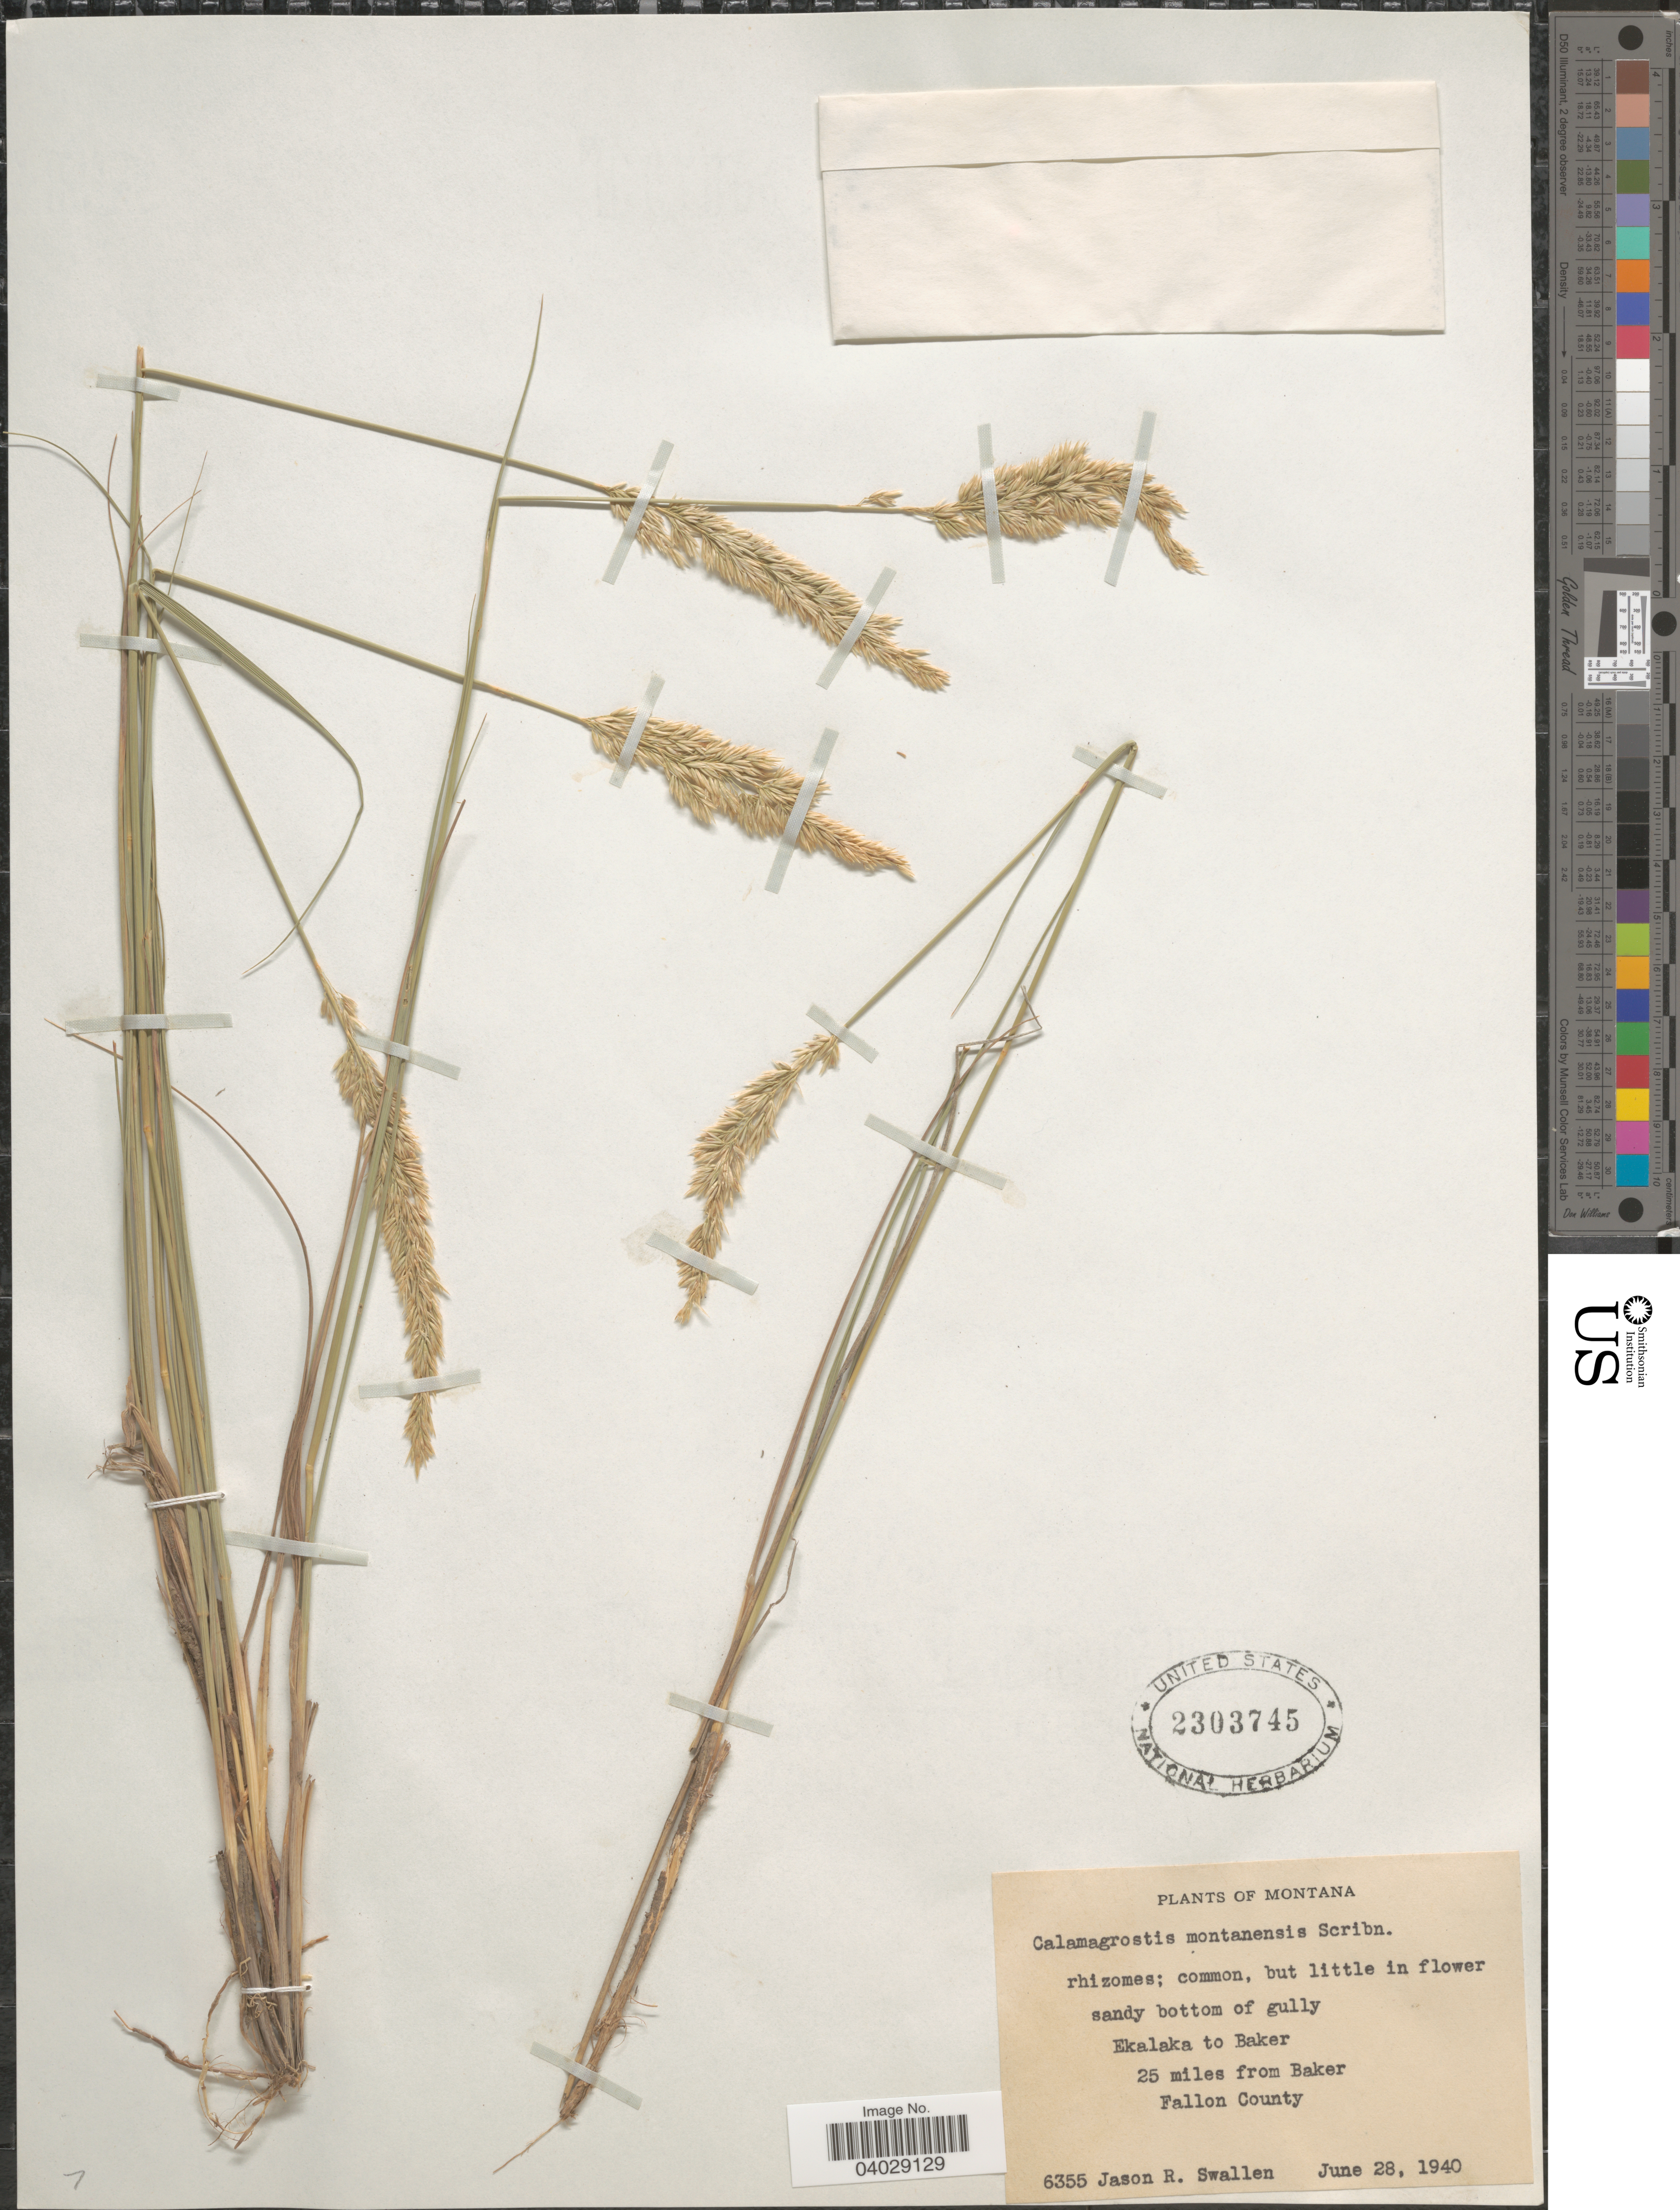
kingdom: Plantae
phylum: Tracheophyta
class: Liliopsida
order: Poales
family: Poaceae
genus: Calamagrostis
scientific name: Calamagrostis montanensis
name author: Scribn. ex Vasey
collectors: J. R. Swallen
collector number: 6355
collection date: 1940-06-28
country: United States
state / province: Montana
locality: Ekalaka to Baker. 25 miles from Baker. Fallon County.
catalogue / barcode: US 2303745